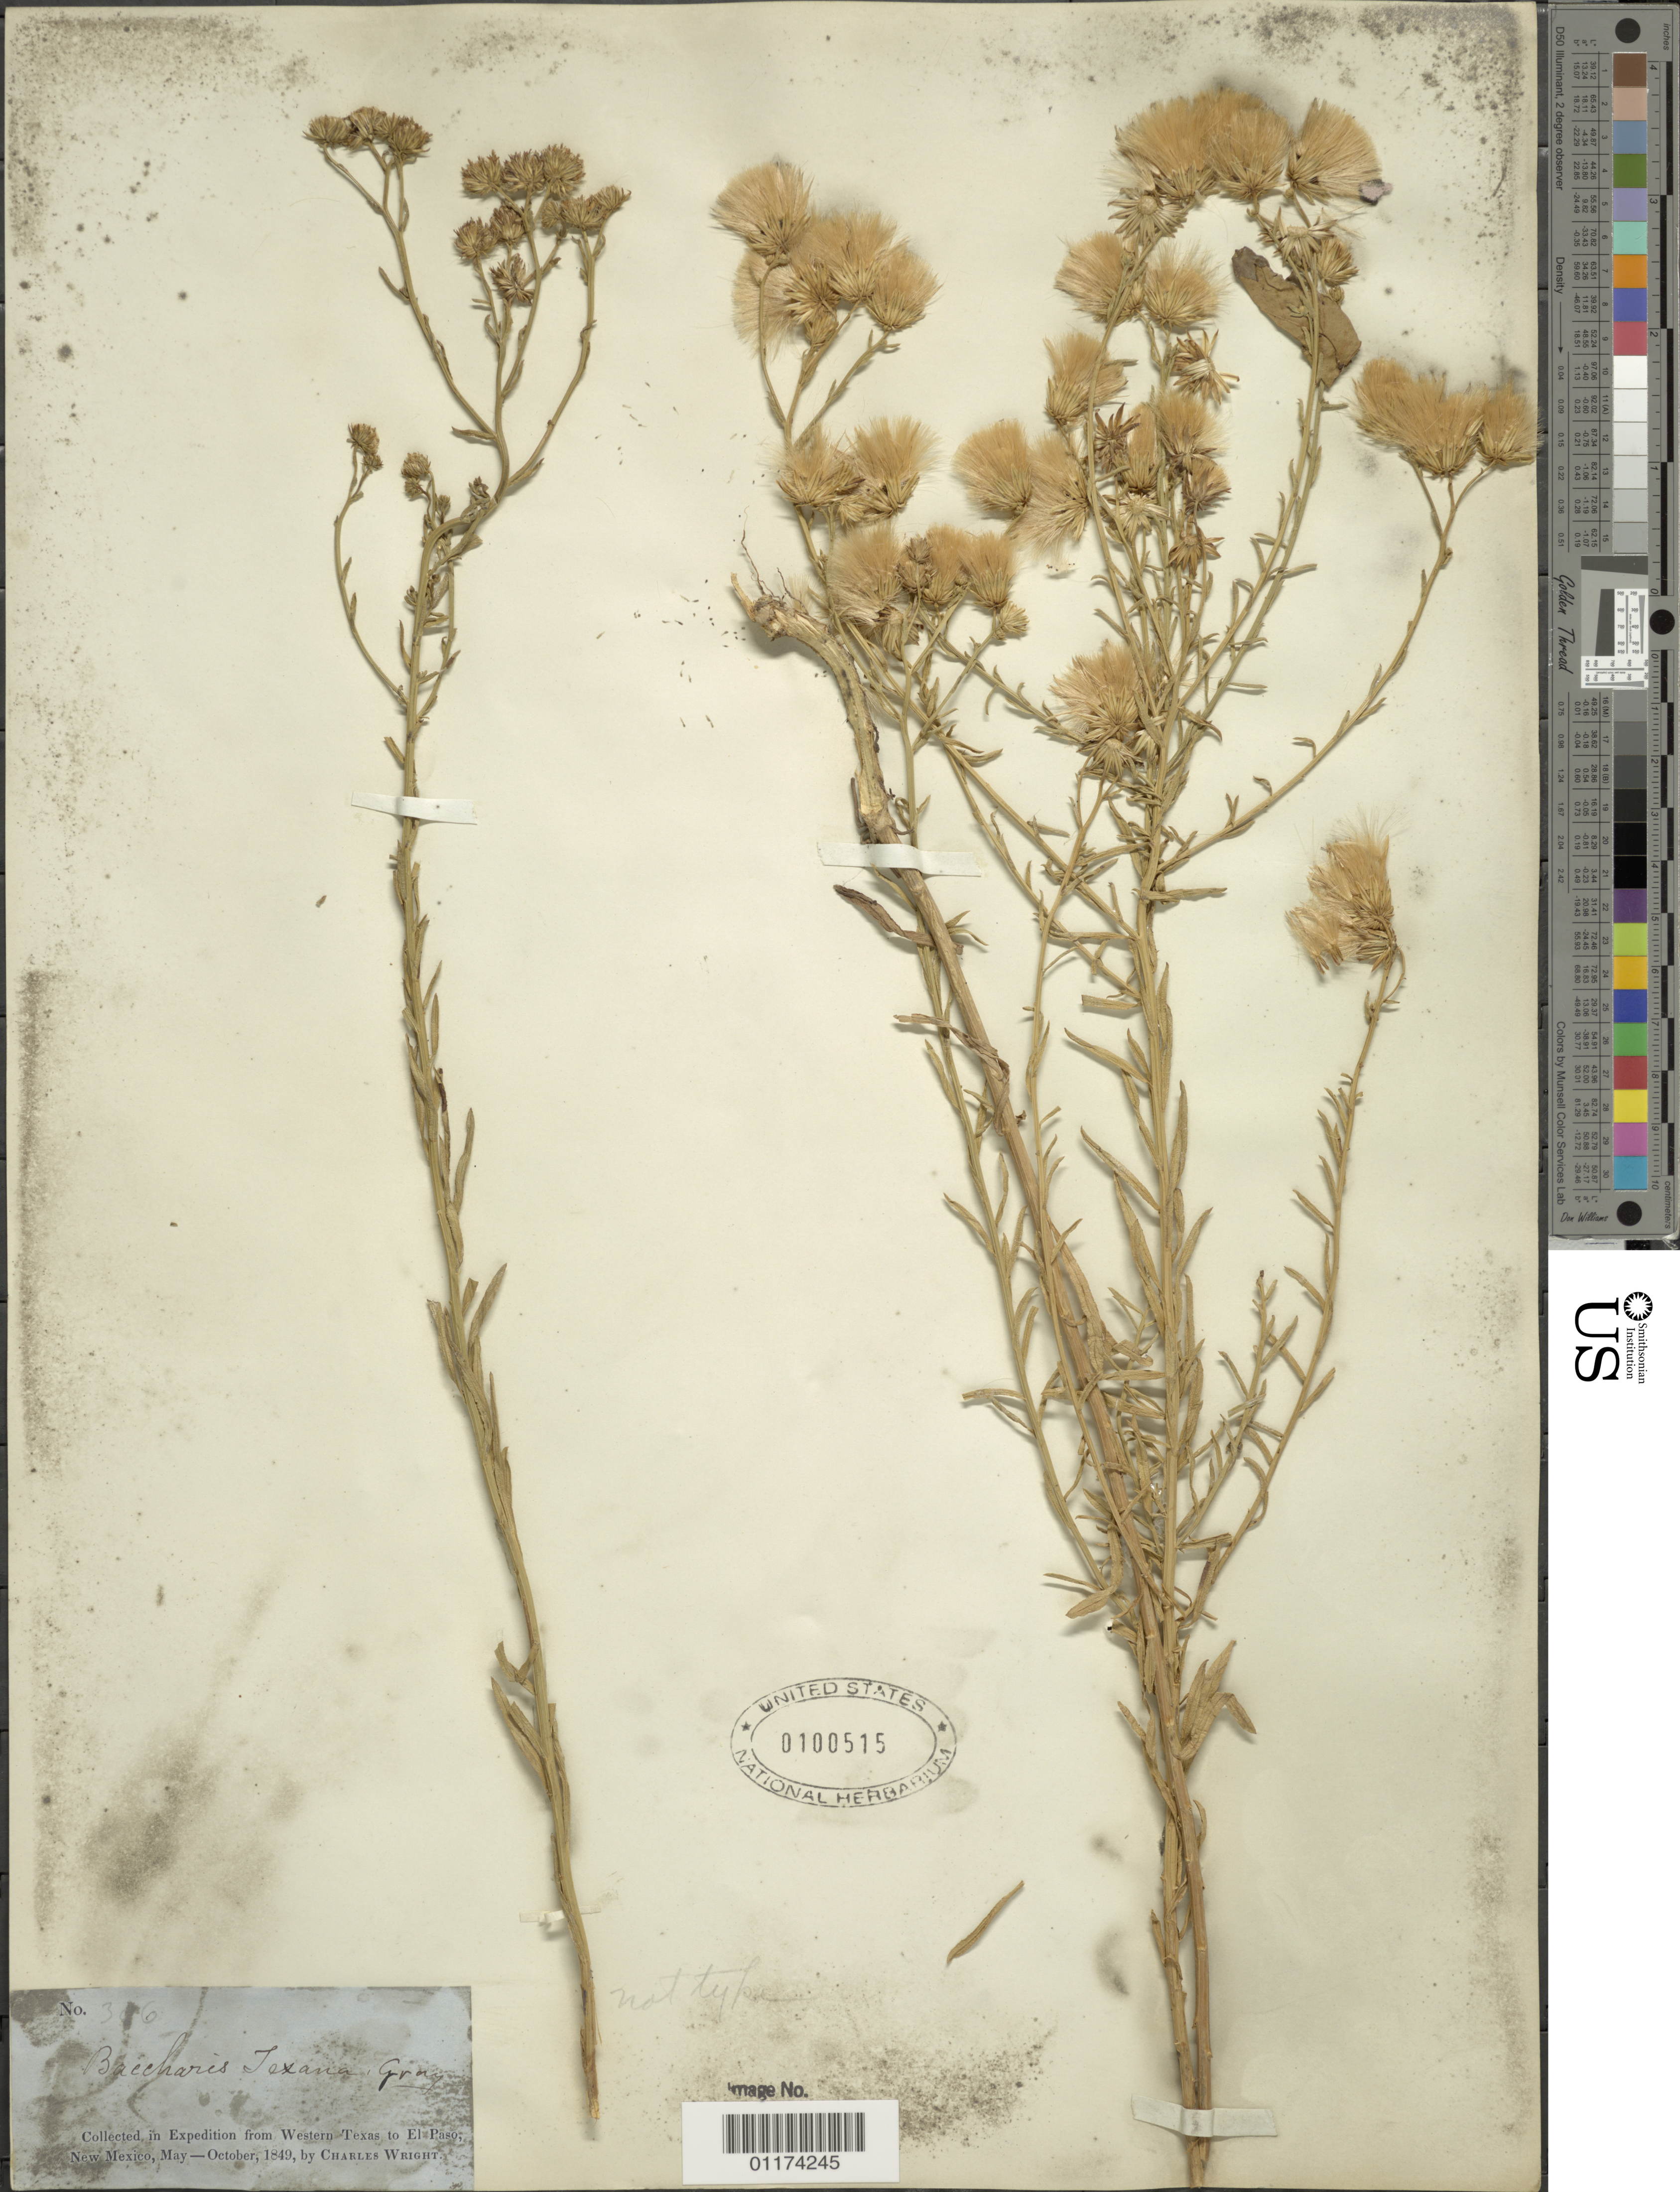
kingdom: Plantae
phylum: Tracheophyta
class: Magnoliopsida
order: Asterales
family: Asteraceae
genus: Baccharis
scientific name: Baccharis texana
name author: (Torr.) A. Gray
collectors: C. Wright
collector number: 306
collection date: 1849-05/1849-10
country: United States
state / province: New Mexico / Texas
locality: from Western Texas to El Paso, New Mexico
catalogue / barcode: US 100515